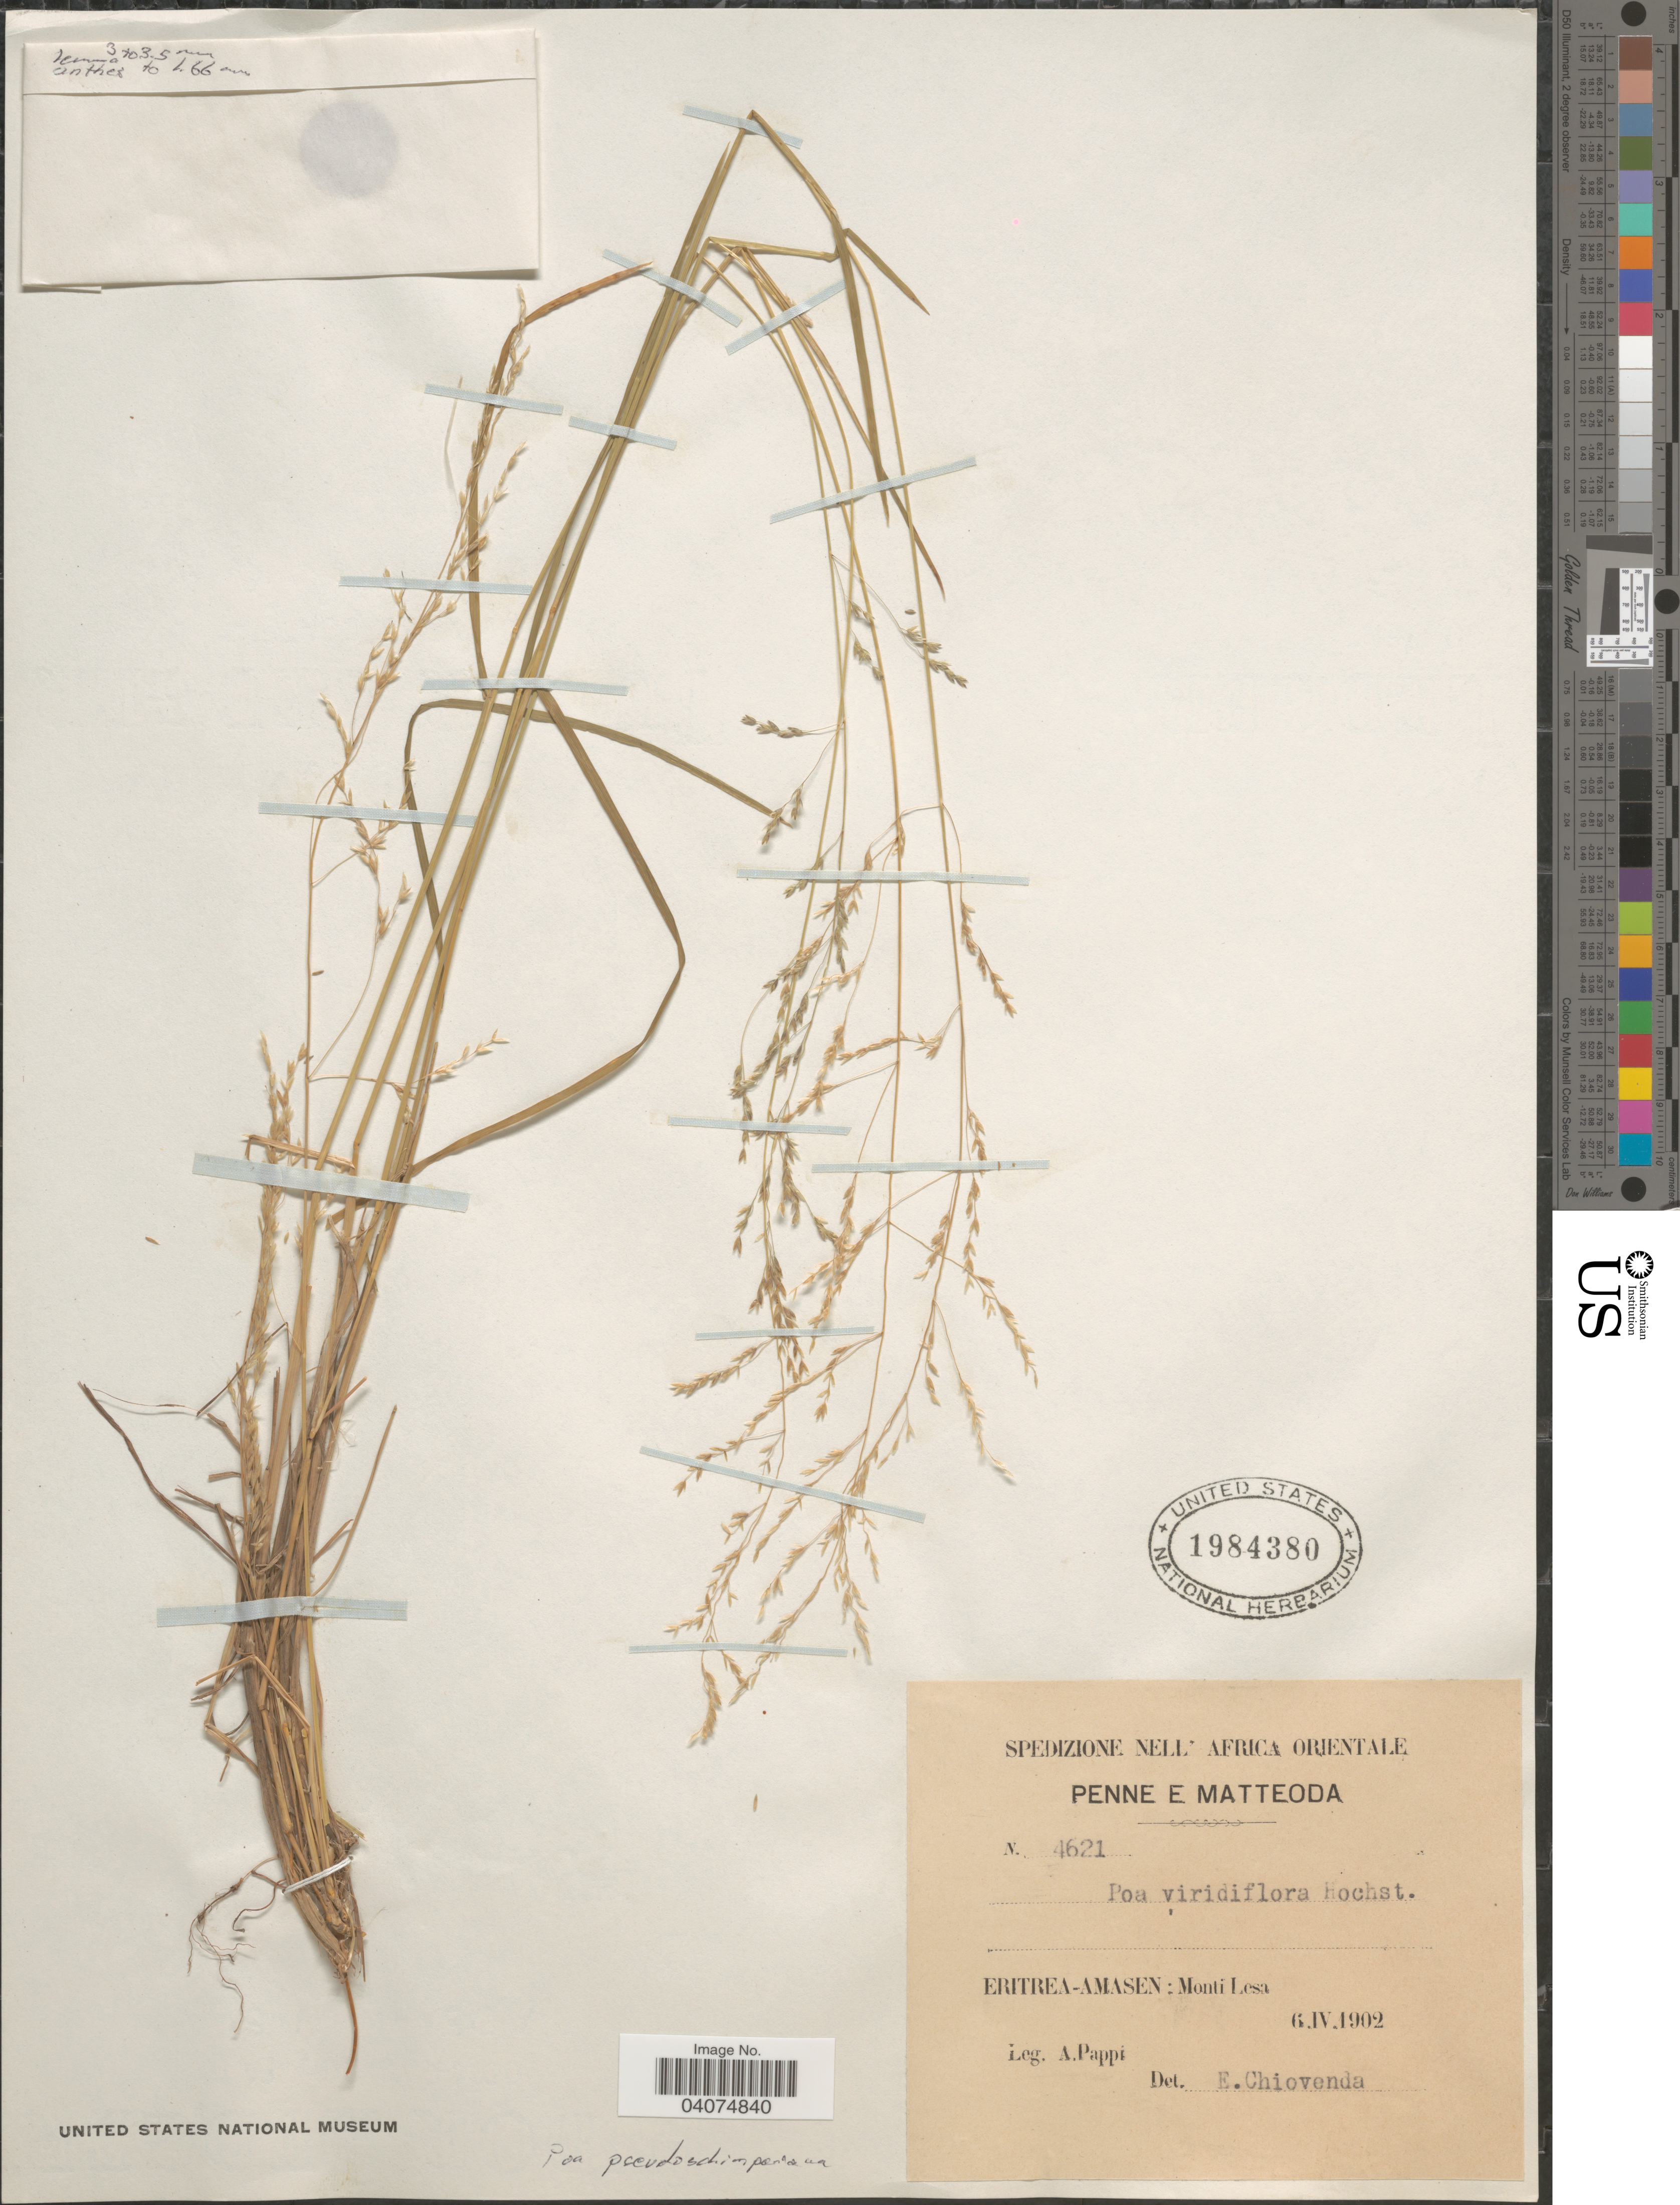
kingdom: Plantae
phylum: Tracheophyta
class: Liliopsida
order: Poales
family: Poaceae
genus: Poa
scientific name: Poa simensis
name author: Hochst. ex A. Rich.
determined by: Soreng, Robert J., Research Associate (BOT), Smithsonian Institution - National Museum of Natural History (UNITED STATES)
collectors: A. Pappi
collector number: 4621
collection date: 1902-04-06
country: Eritrea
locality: Spedizione Nell Africa Orientale. Amasen: Monti Lesa.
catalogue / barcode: US 1984380